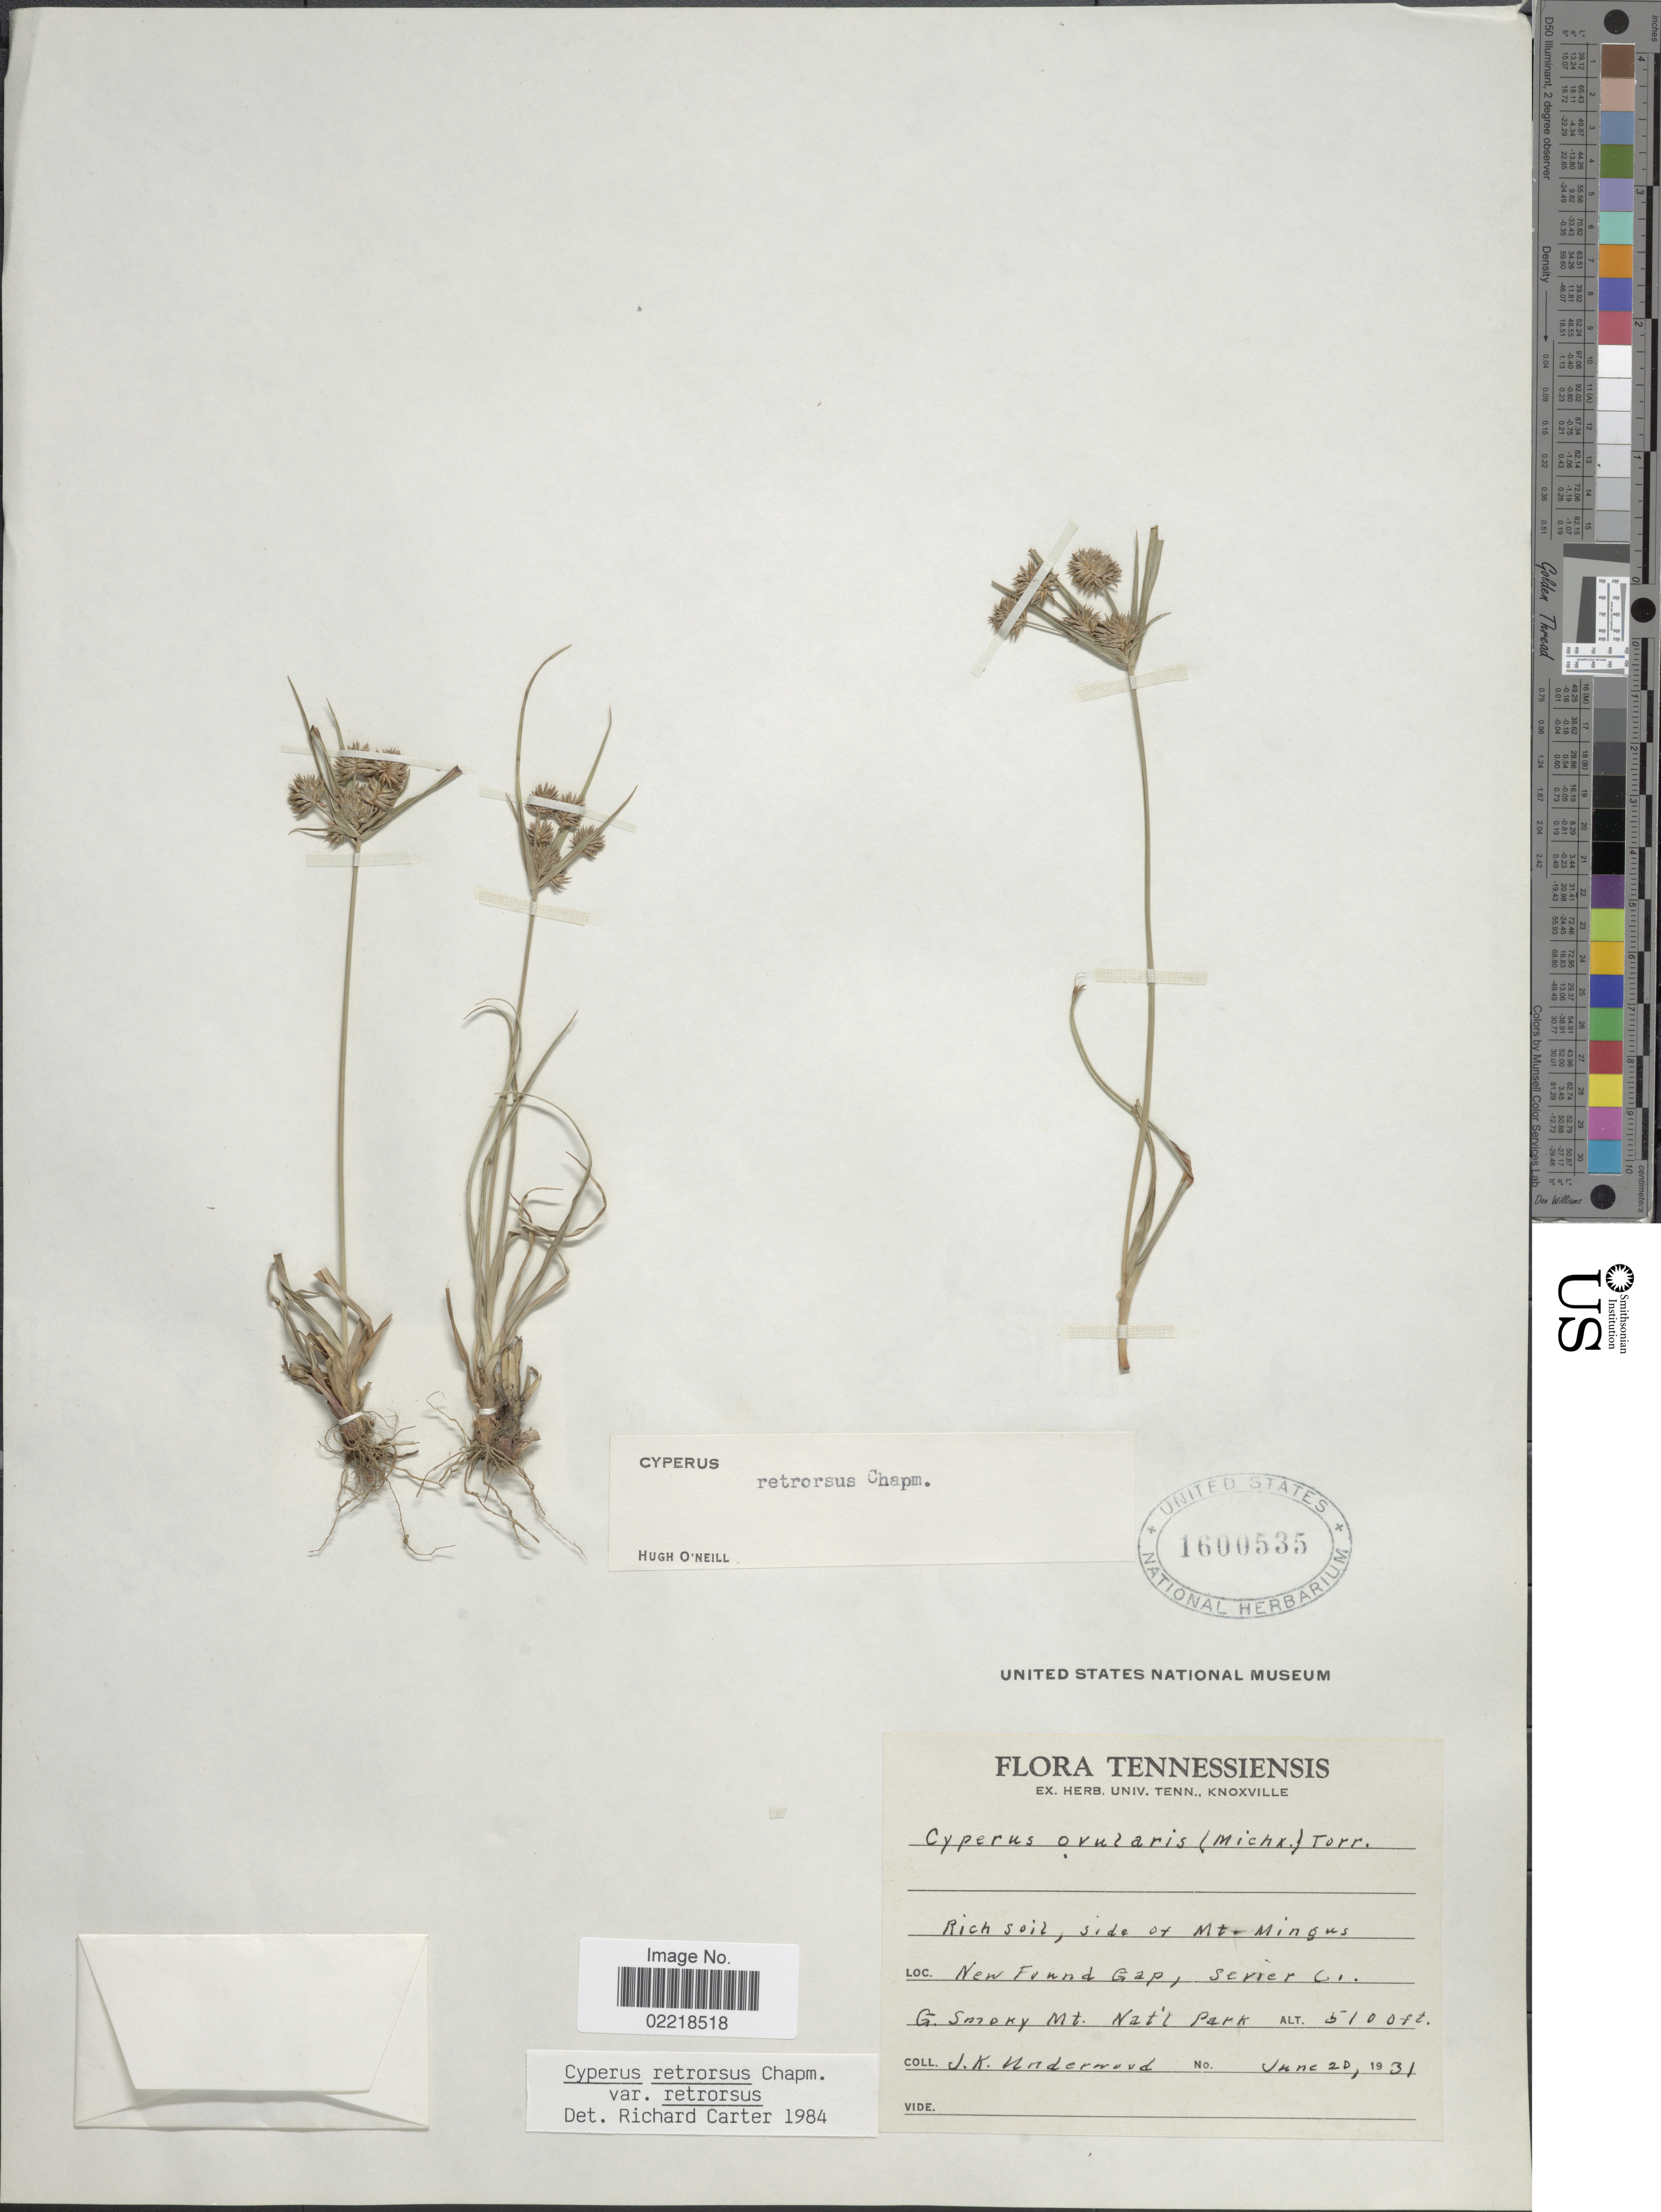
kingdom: Plantae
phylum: Tracheophyta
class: Liliopsida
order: Poales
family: Cyperaceae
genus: Cyperus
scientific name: Cyperus retrorsus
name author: Chapm.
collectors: J. K. Underwood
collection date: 1931-06-20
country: United States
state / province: Tennessee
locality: Side of Mt. Mingus, New Found Gap, Sevier Co., Smoky Mt., Nat'l Park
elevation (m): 1554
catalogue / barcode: US 1600535